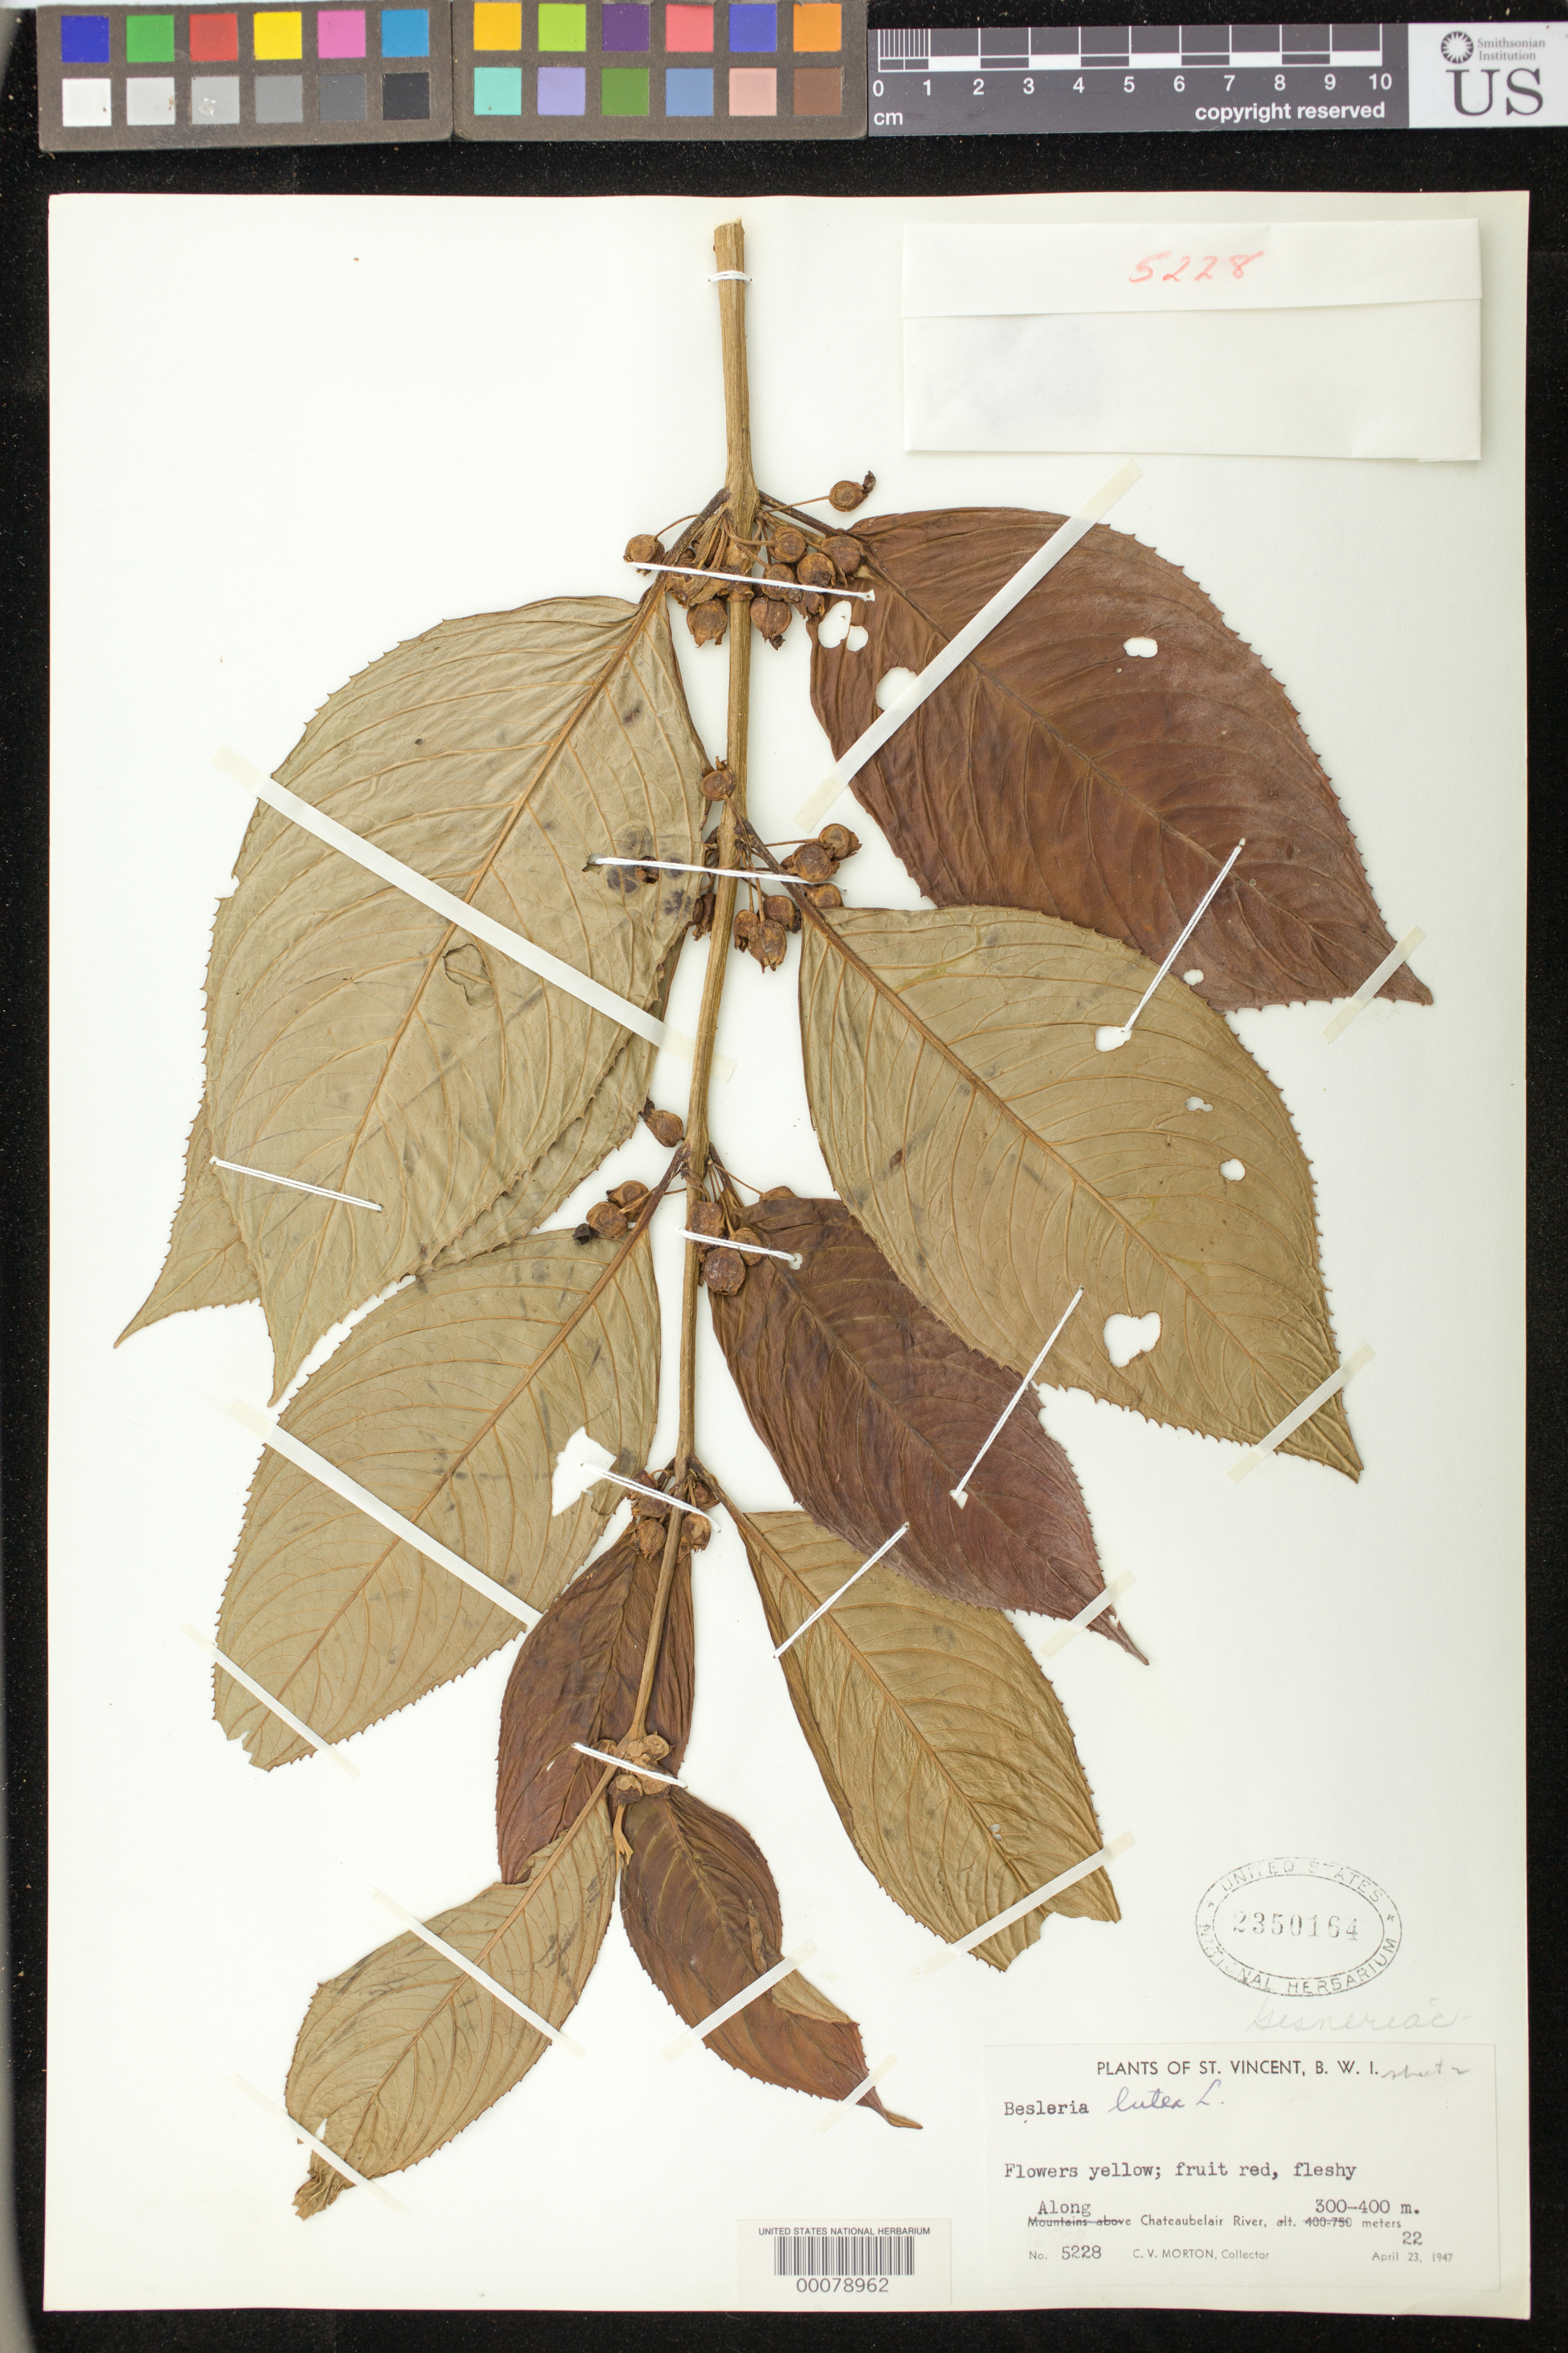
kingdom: Plantae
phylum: Tracheophyta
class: Magnoliopsida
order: Lamiales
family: Gesneriaceae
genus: Besleria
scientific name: Besleria lutea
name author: L.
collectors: C. V. Morton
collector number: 5228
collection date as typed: Apr 1947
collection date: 1947-04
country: St. Vincent - Grenadines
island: St. Vincent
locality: Along Chateaubelair River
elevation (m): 300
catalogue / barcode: US 2350164